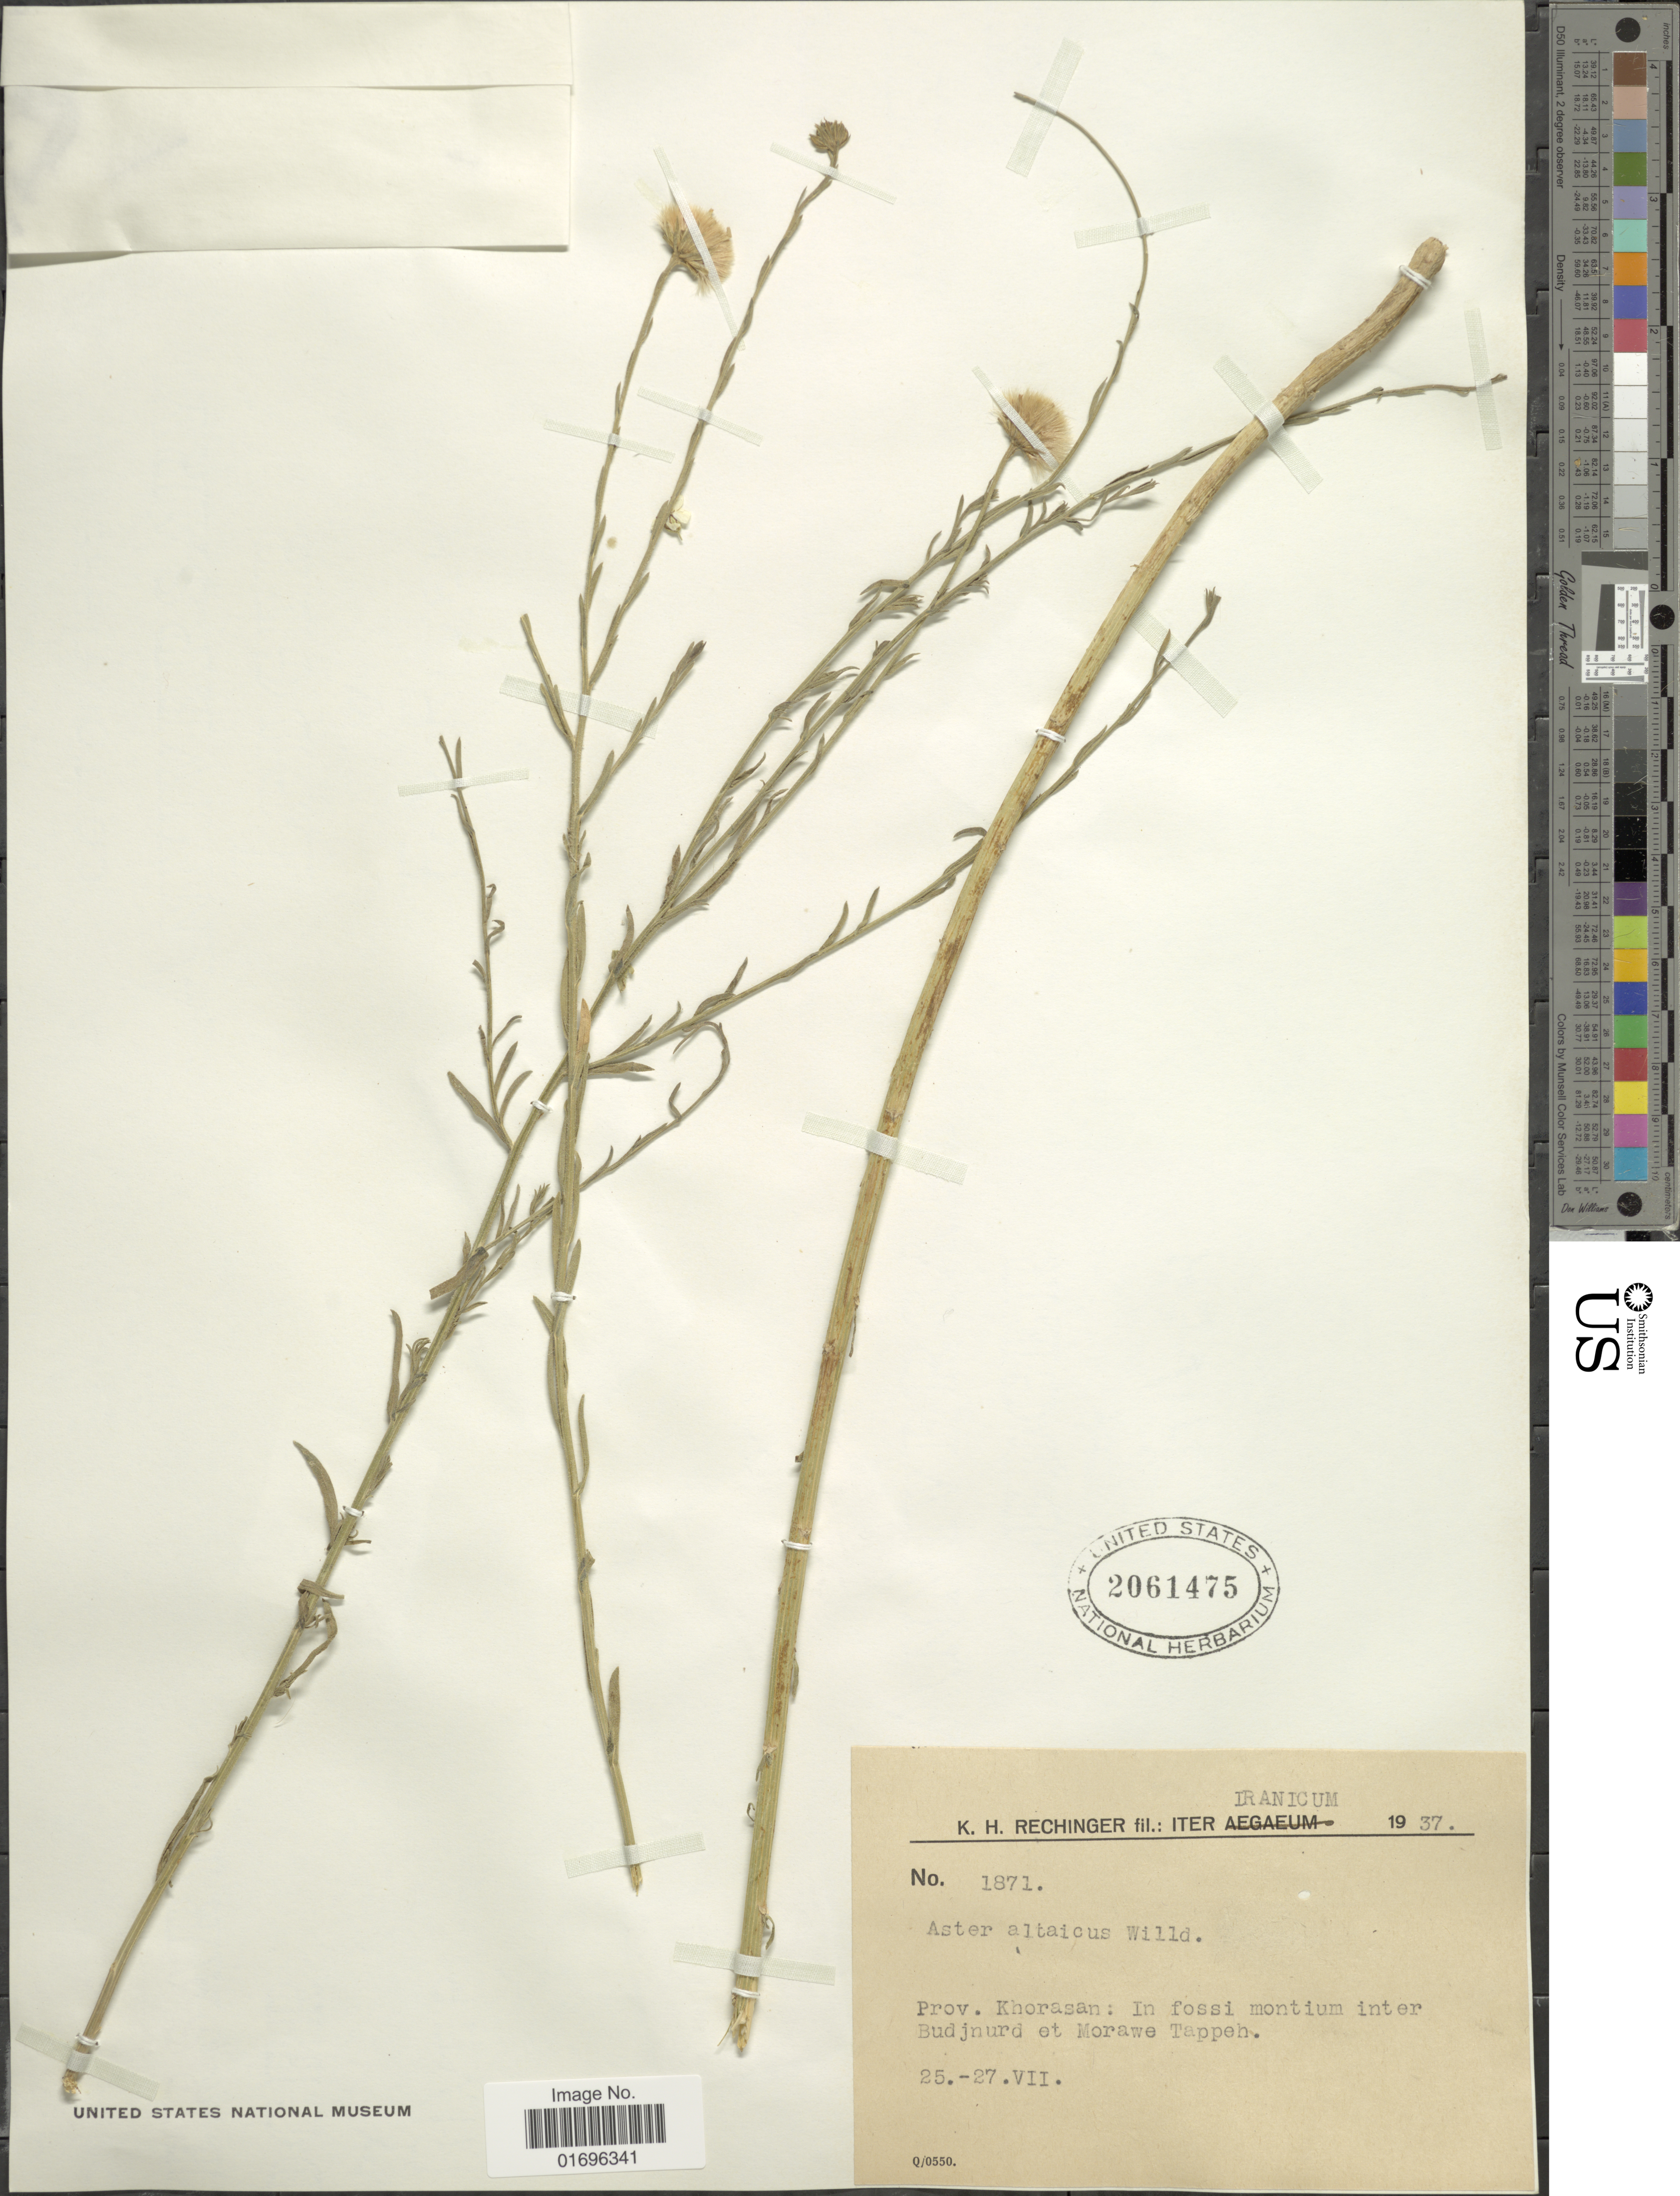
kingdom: Plantae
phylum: Tracheophyta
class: Magnoliopsida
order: Asterales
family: Asteraceae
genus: Aster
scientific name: Aster altaicus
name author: Willd.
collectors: K. H. Rechinger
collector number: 1871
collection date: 1937-07-25/1937-07-27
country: Iran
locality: Iter Iranicum. Prov. Khorasan: In fossi montium inter Budjnurd et Morawe Tappeh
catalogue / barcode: US 2061475